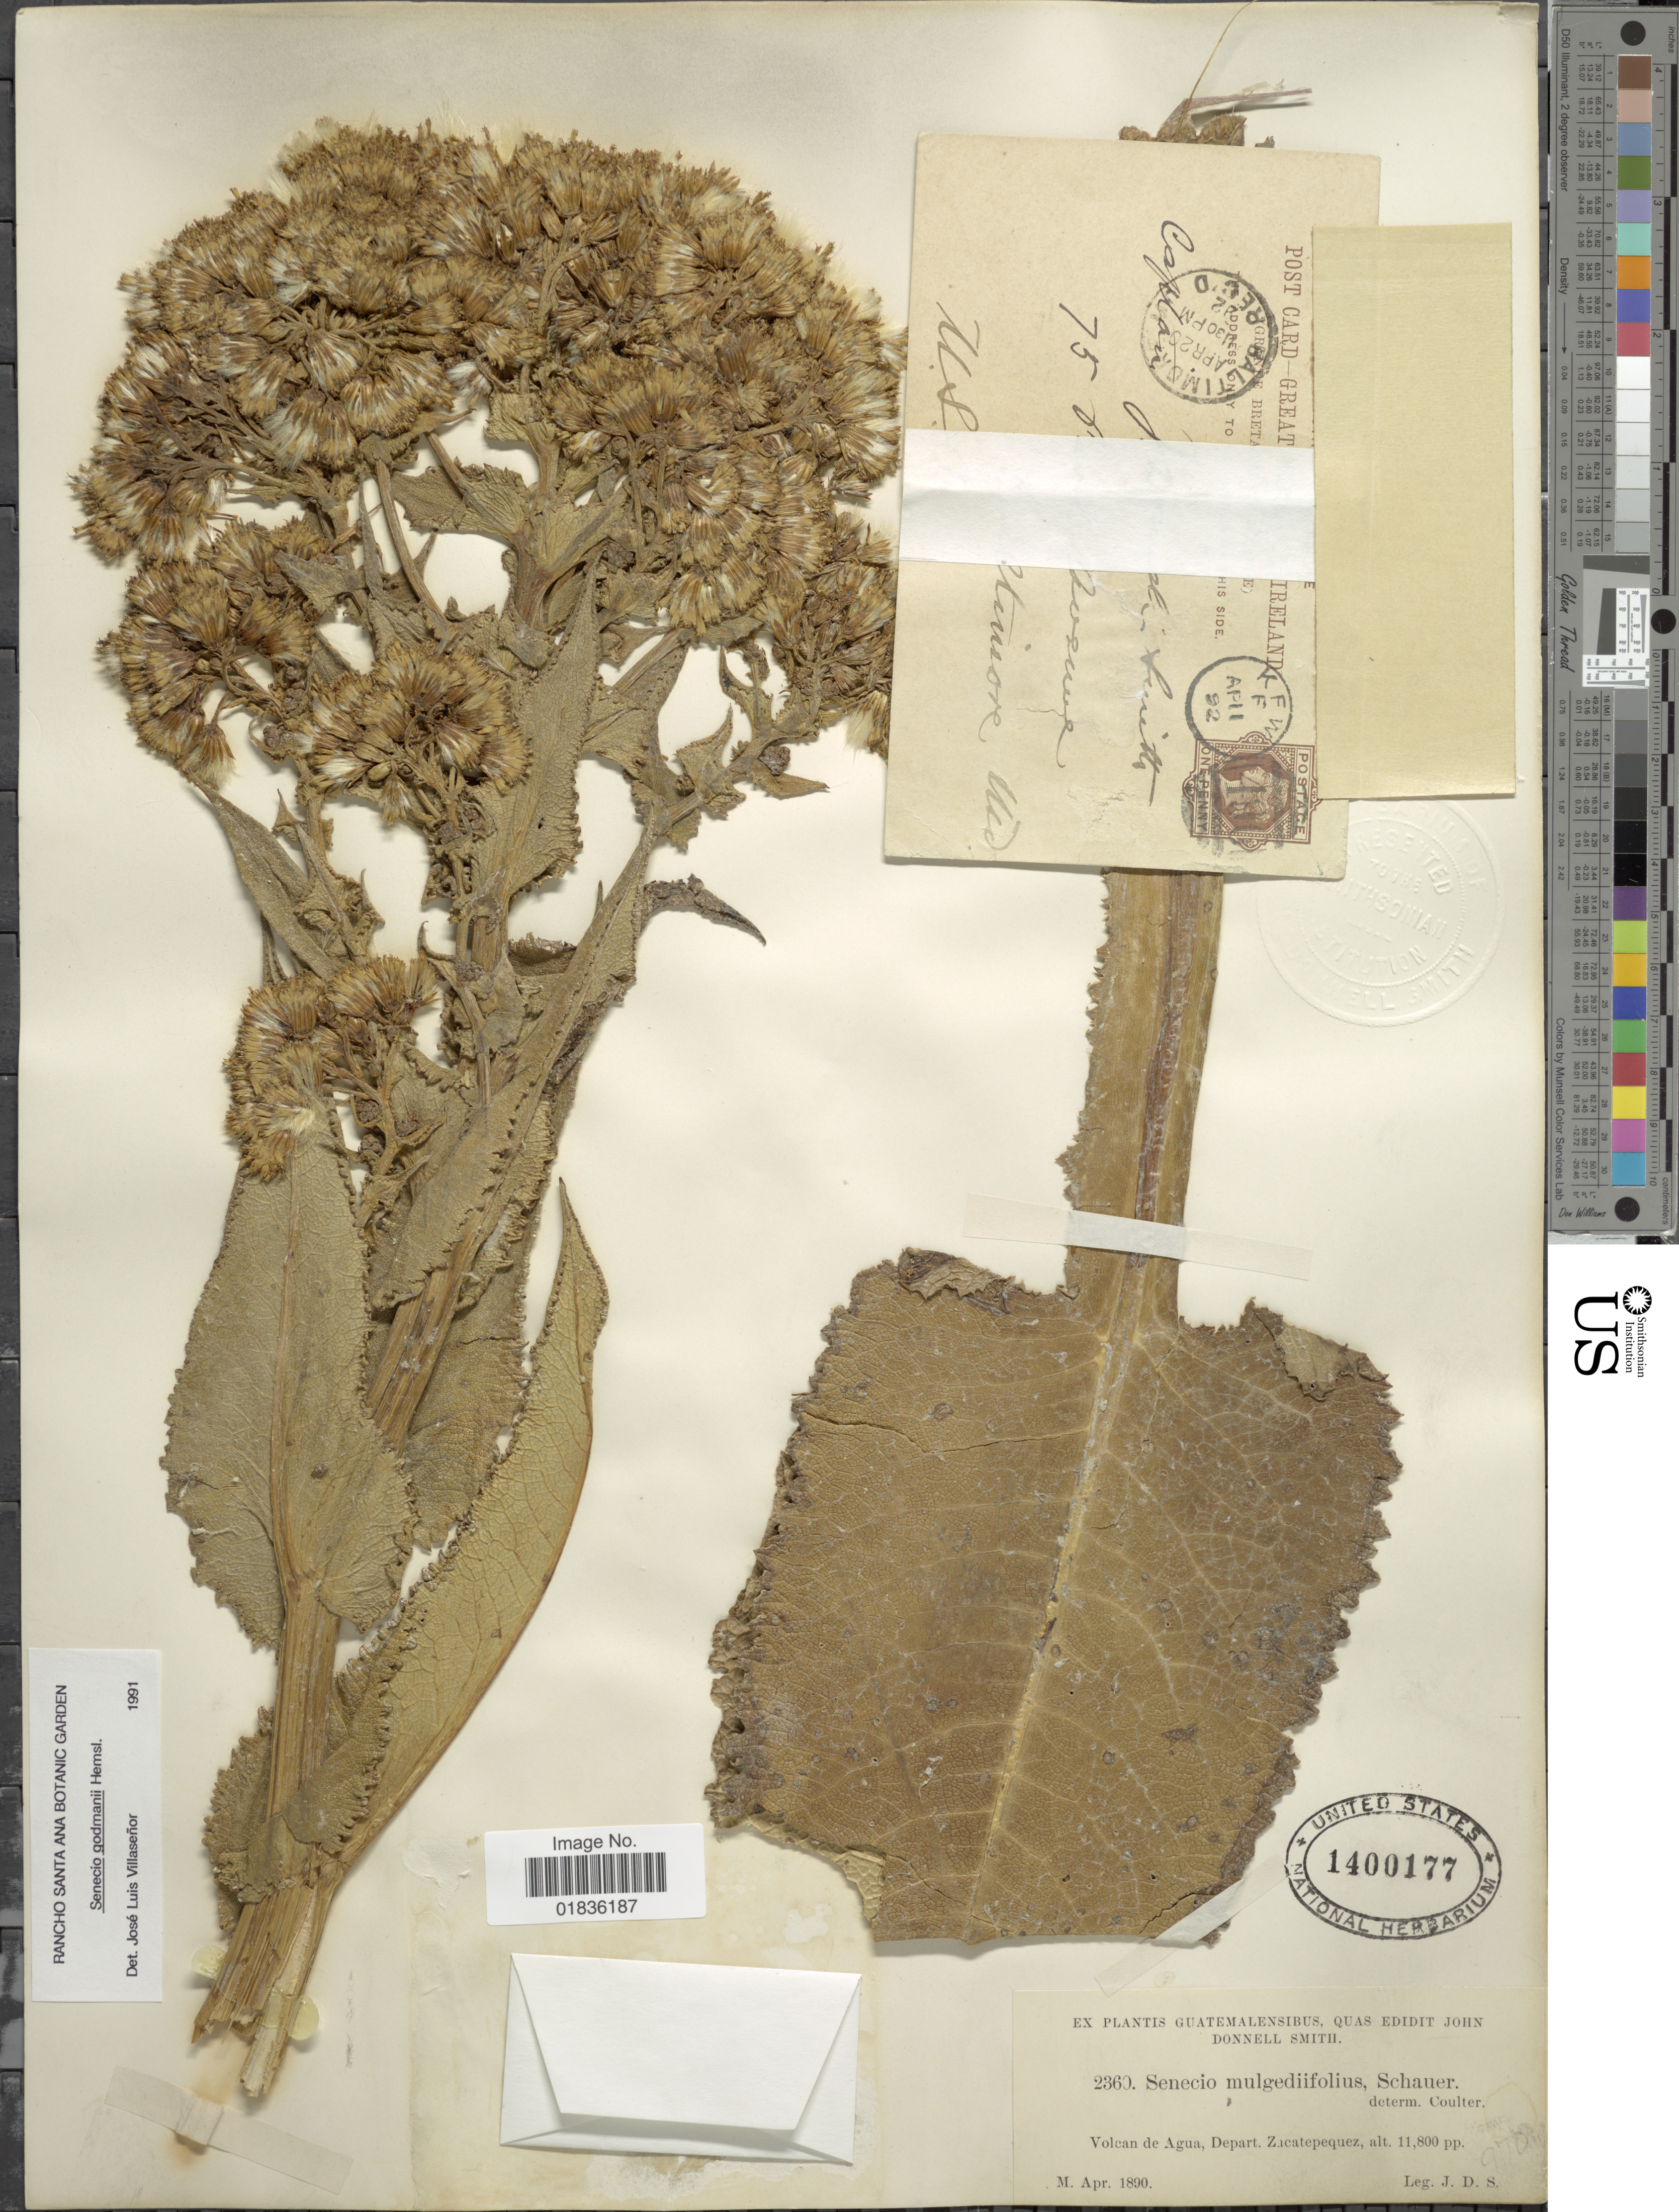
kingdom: Plantae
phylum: Tracheophyta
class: Magnoliopsida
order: Asterales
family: Asteraceae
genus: Senecio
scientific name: Senecio doratophyllus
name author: Benth.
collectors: J. Donnell Smith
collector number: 2360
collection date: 1890-04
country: Guatemala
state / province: Sacatepéquez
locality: Volcan de Agua, Depart. Zacatepequez.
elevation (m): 3597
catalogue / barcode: US 1400177